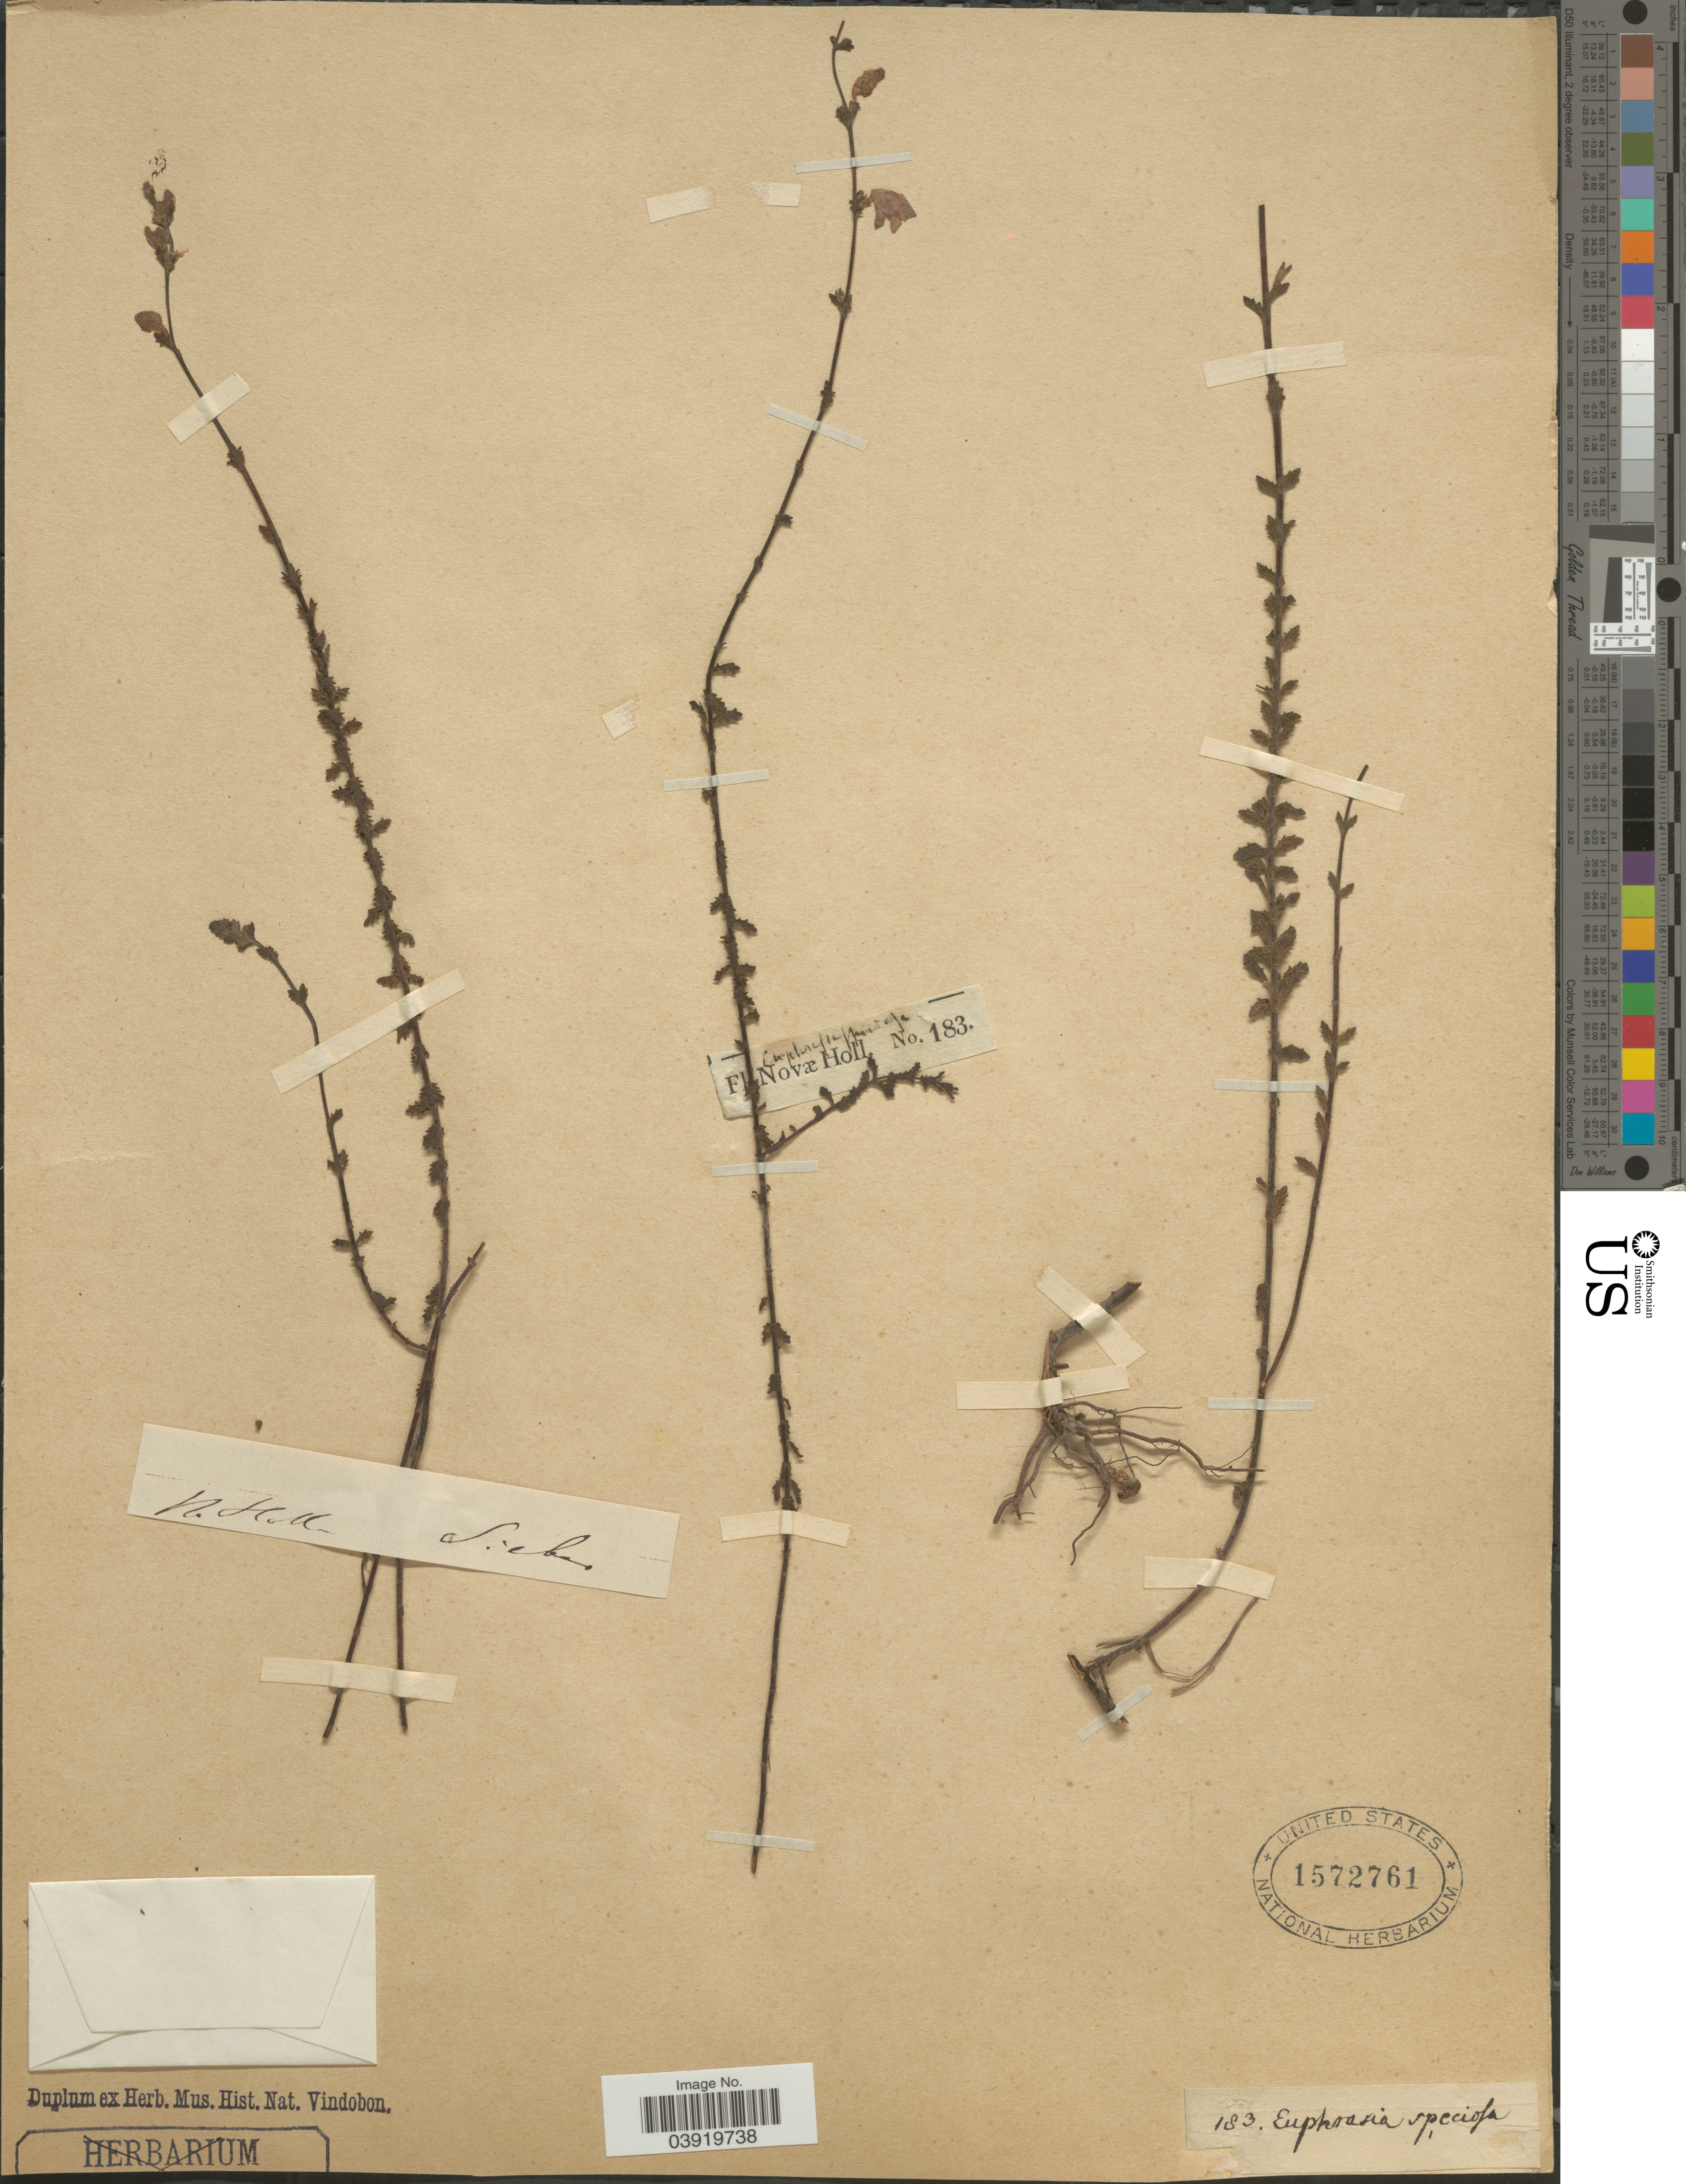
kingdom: Plantae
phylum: Tracheophyta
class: Magnoliopsida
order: Lamiales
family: Orobanchaceae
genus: Euphrasia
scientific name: Euphrasia speciosa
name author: R. Br.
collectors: -- Sieber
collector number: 183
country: Australia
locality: Novæ Holl.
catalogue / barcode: US 1572761